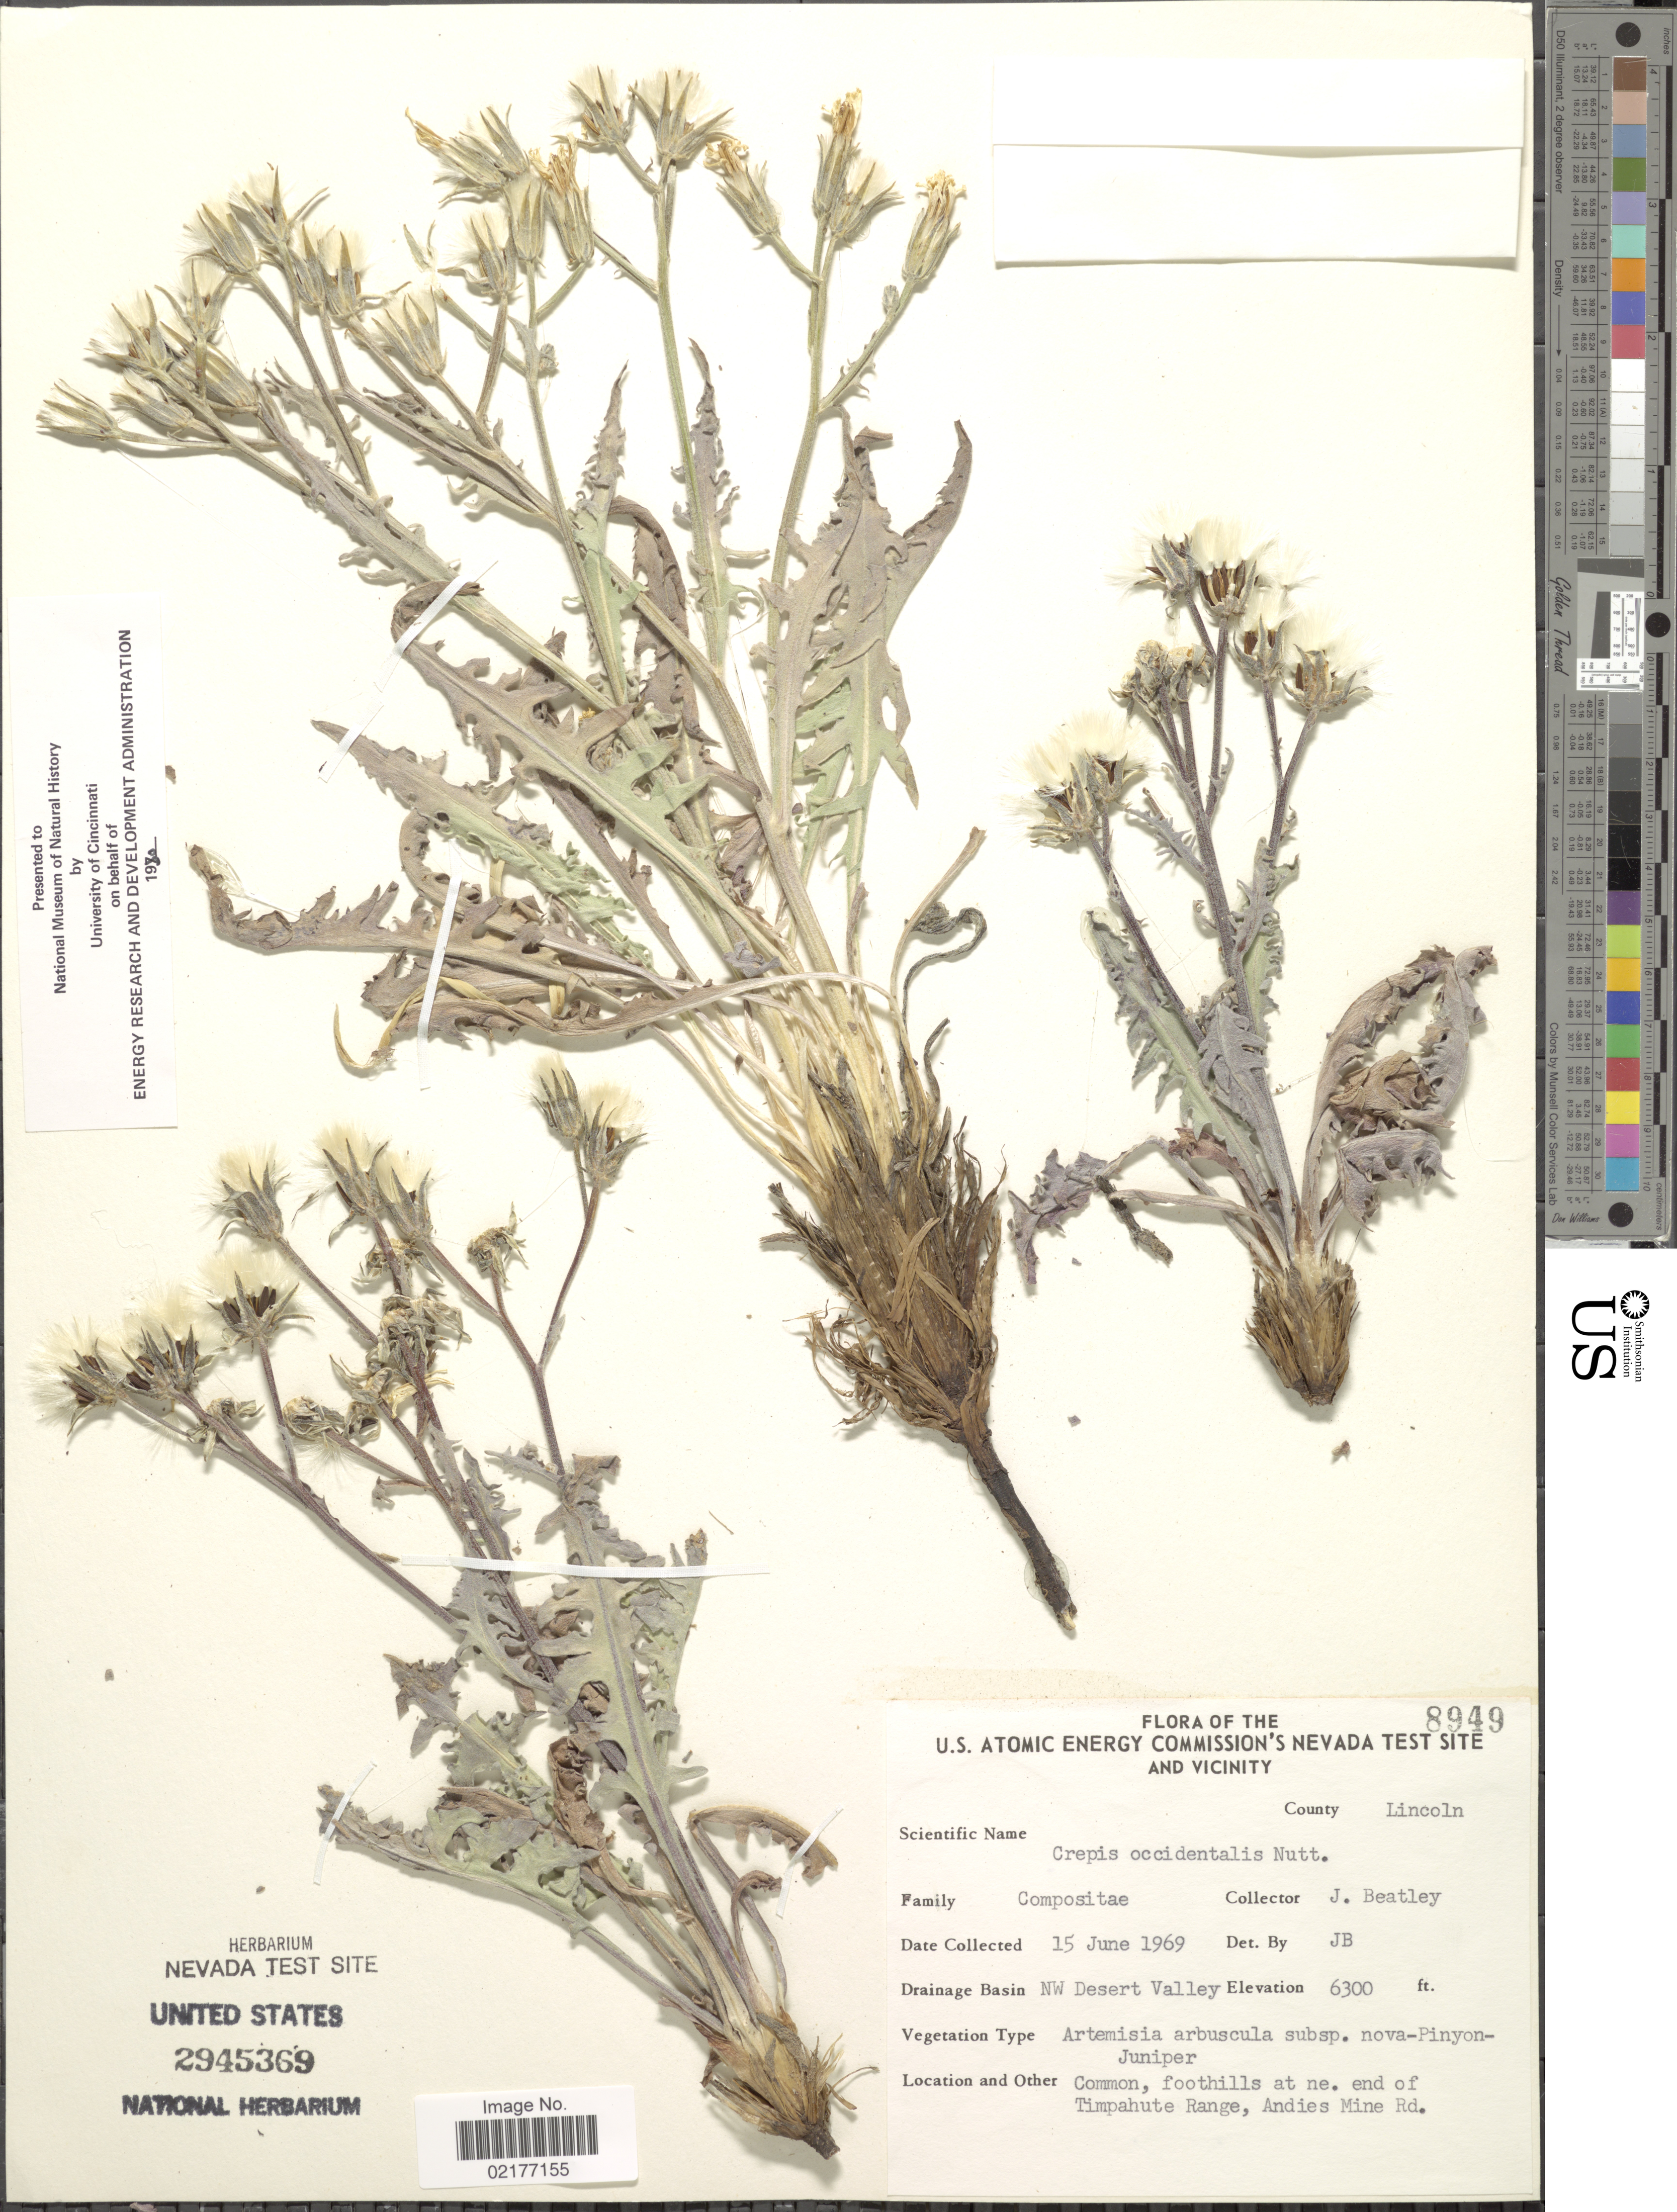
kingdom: Plantae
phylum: Tracheophyta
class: Magnoliopsida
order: Asterales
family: Asteraceae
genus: Crepis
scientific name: Crepis occidentalis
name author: Nutt.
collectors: J. C. Beatley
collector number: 8949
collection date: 1969-06-15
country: United States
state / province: Nevada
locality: U.S. Atomic Energy Commission's Nevada Test Site and Vicinity, County Lincoln, Drainage Basin NW Desert Valley, Common, foothills, at ne. end of Timpahute Range, Andies Mine Rd.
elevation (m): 1920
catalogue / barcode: US 2945369